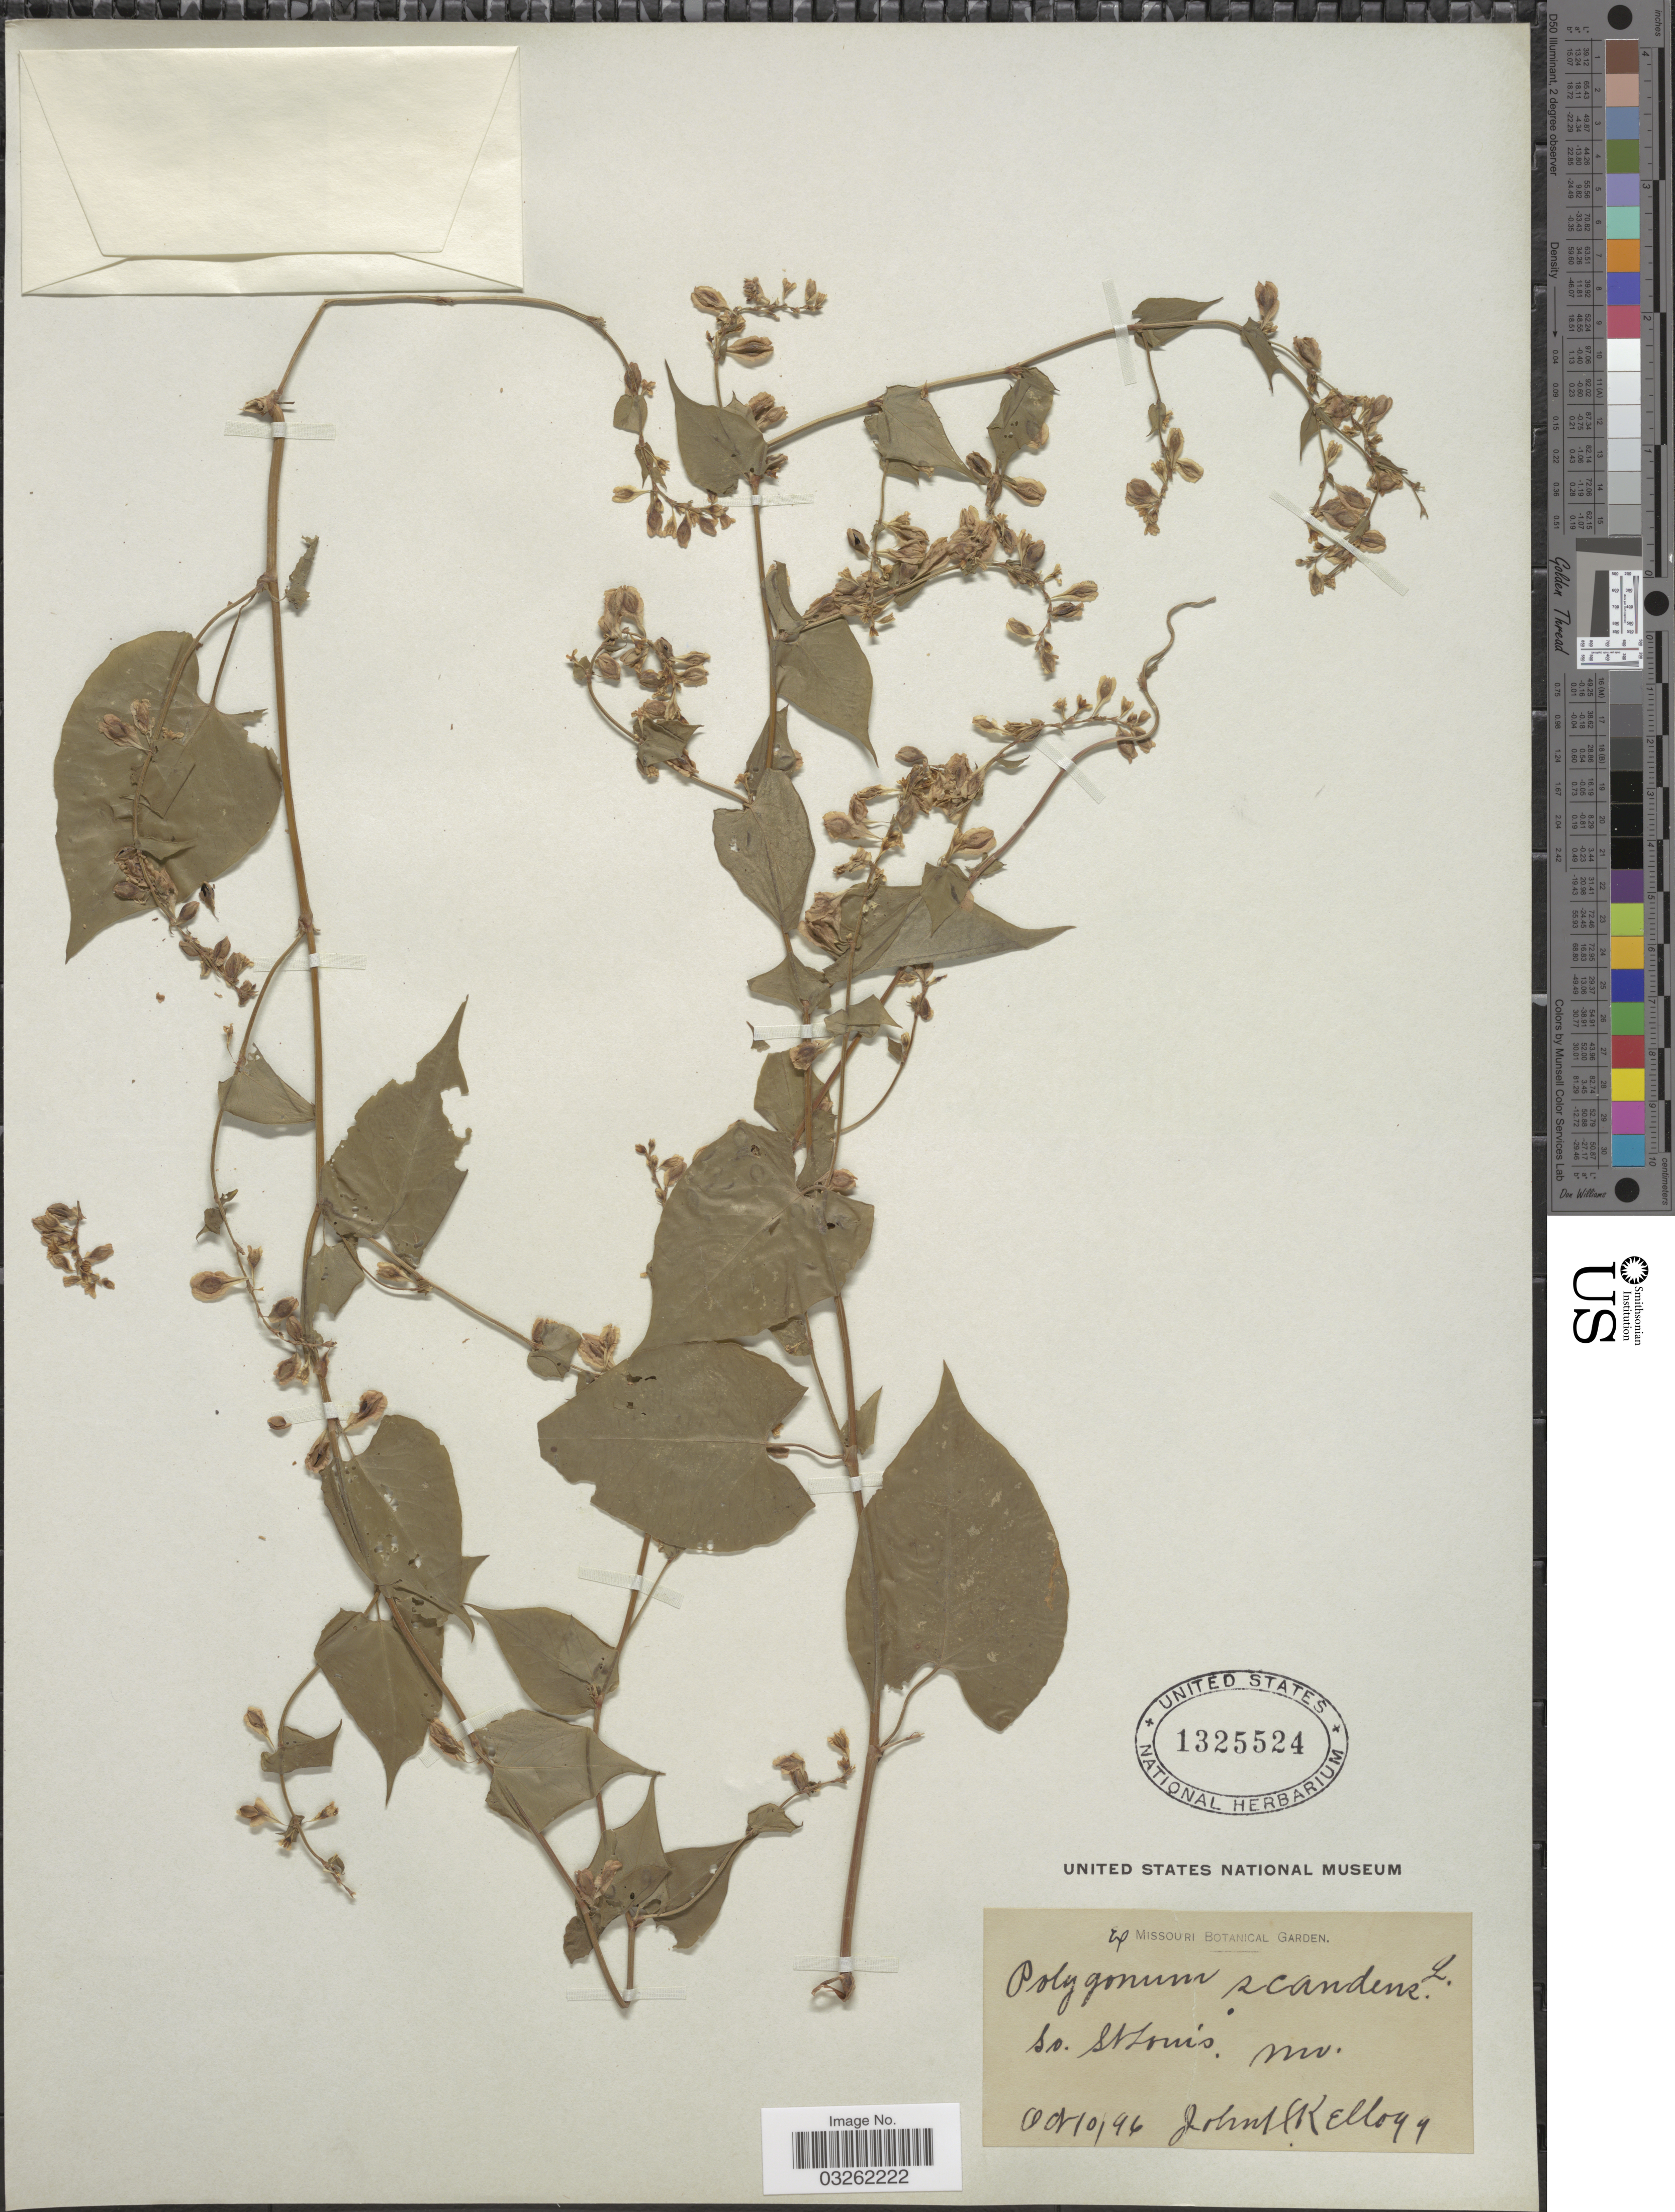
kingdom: Plantae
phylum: Tracheophyta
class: Magnoliopsida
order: Caryophyllales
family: Polygonaceae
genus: Fallopia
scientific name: Fallopia scandens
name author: (L.) Holub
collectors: J. H. Kellogg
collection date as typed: Transcribed d/m/y: 10/10/96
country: United States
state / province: Missouri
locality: So. St Lomis.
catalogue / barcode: US 1325524